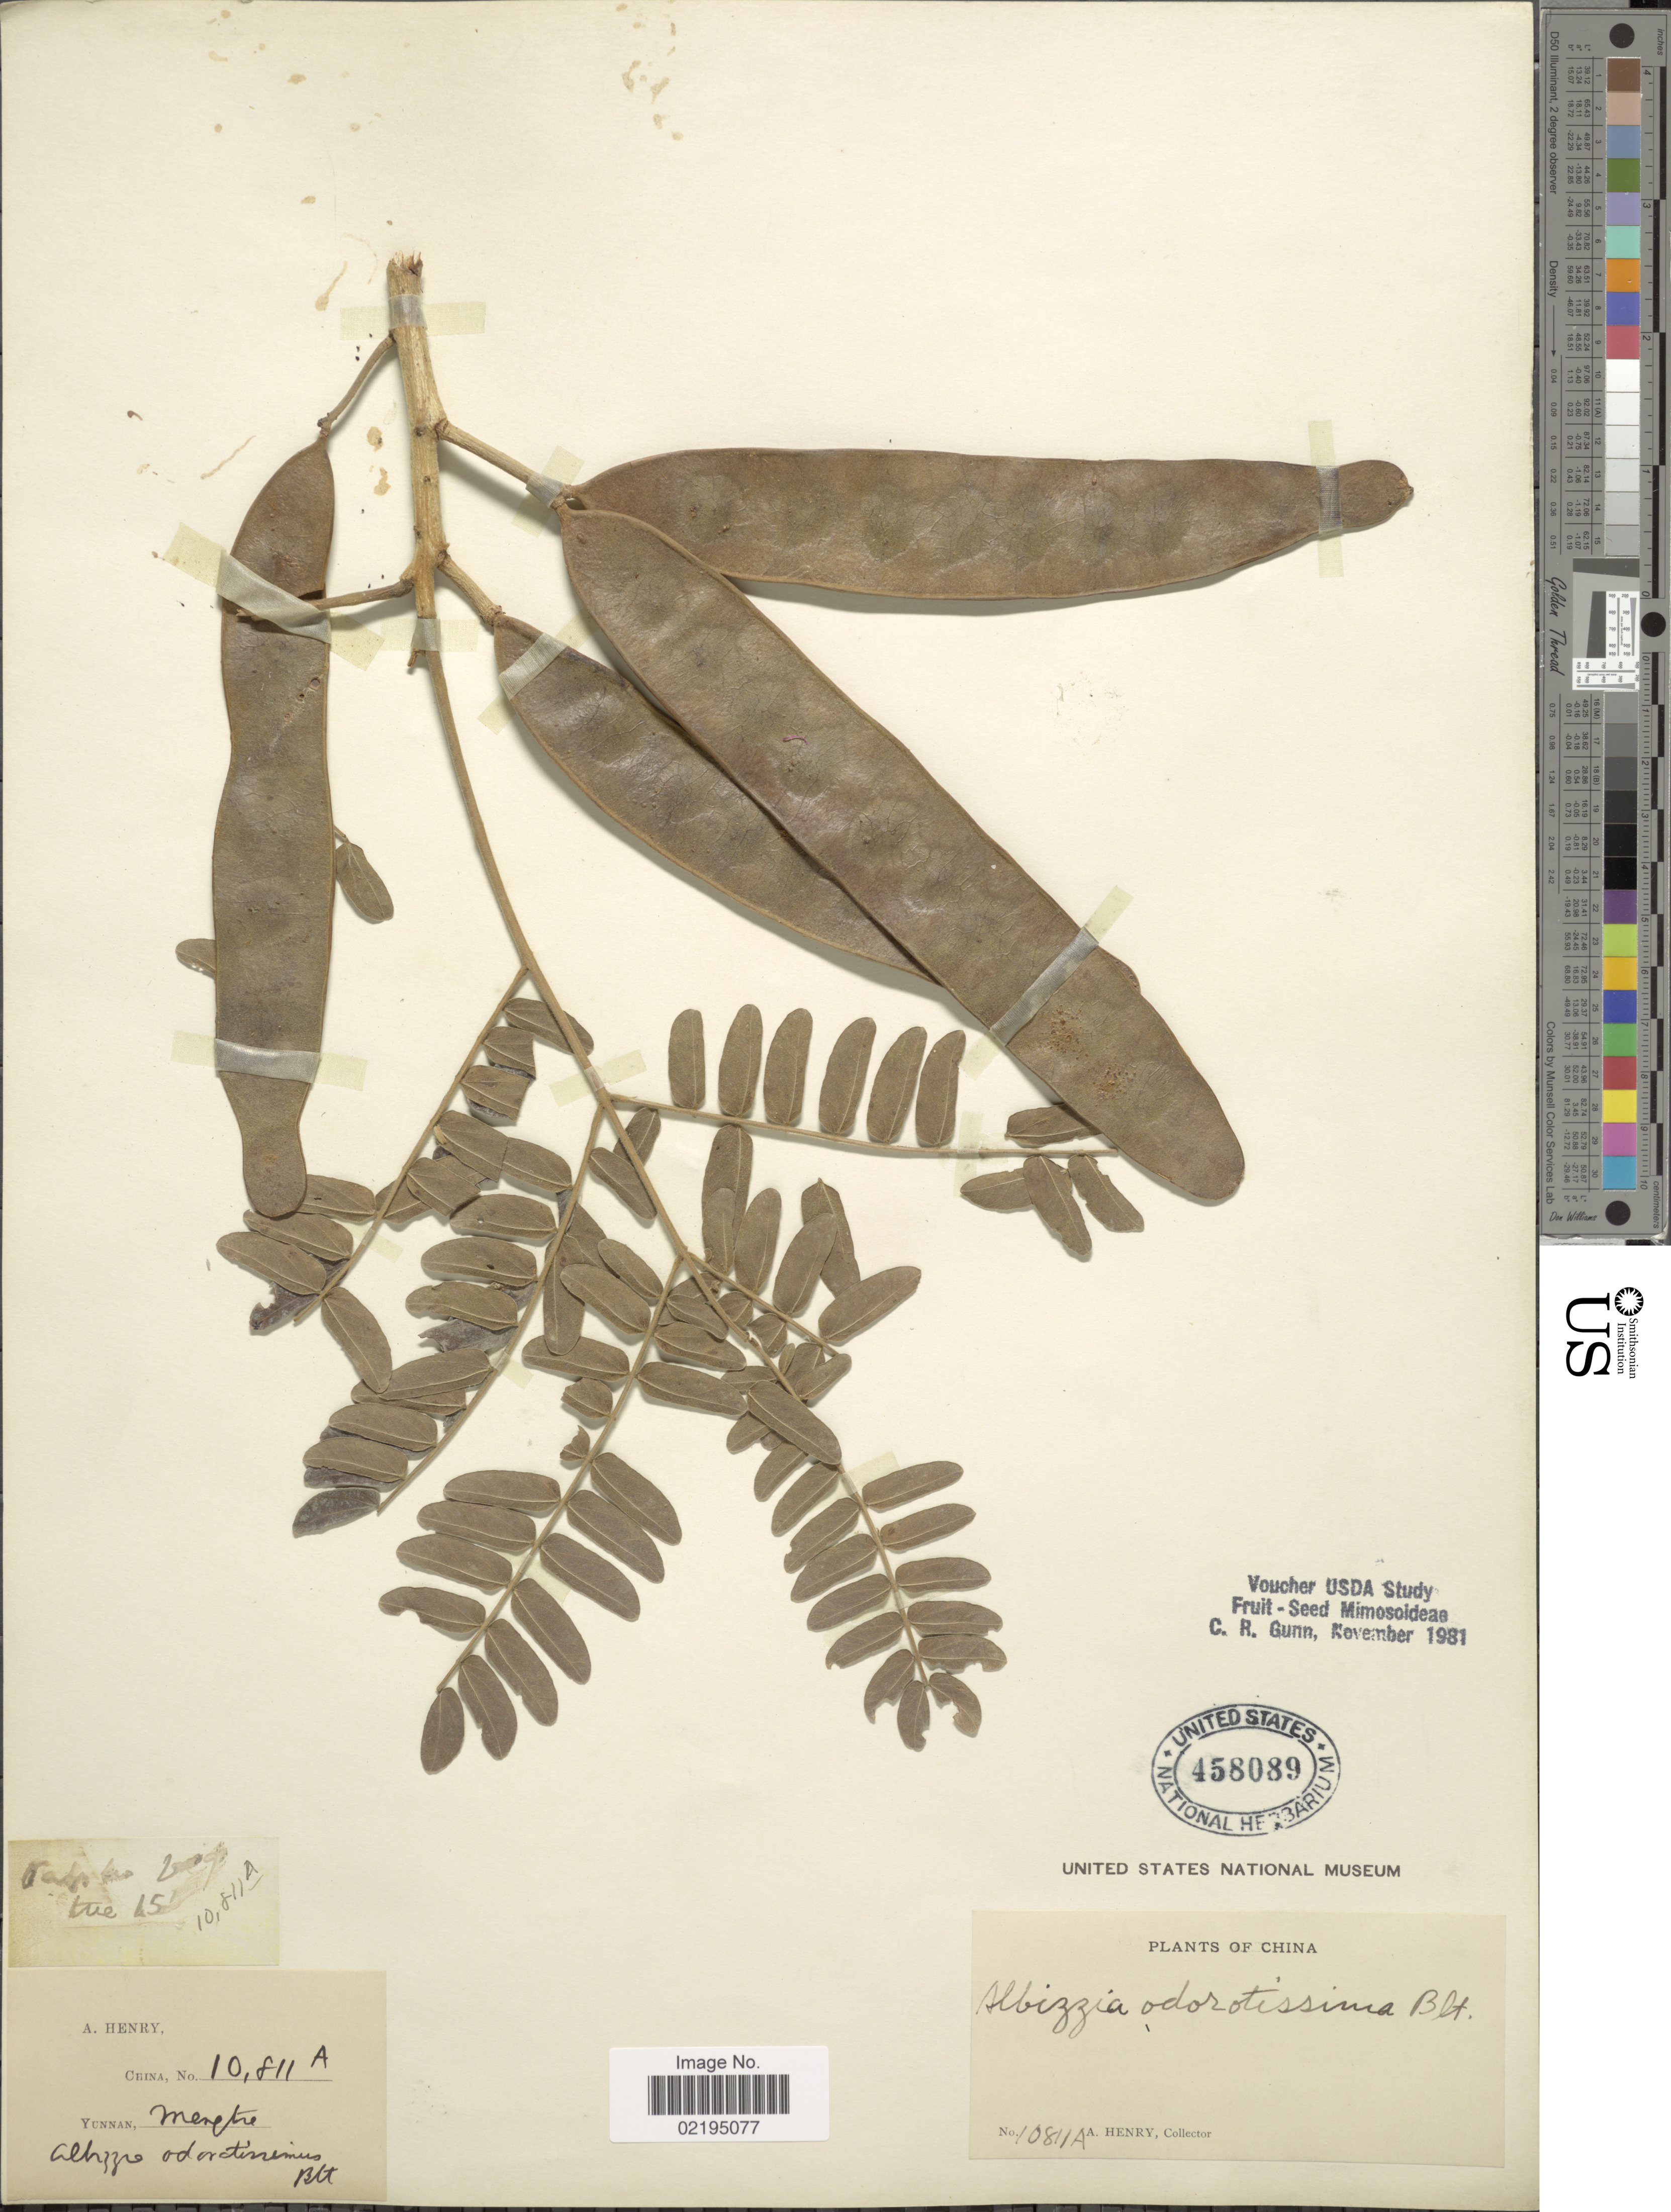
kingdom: Plantae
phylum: Tracheophyta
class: Magnoliopsida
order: Fabales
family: Fabaceae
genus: Albizia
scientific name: Albizia odoratissima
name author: (L. f.) Benth.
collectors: A. Henry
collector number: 10811 A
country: China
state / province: Yunnan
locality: Mengtze.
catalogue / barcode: US 458089